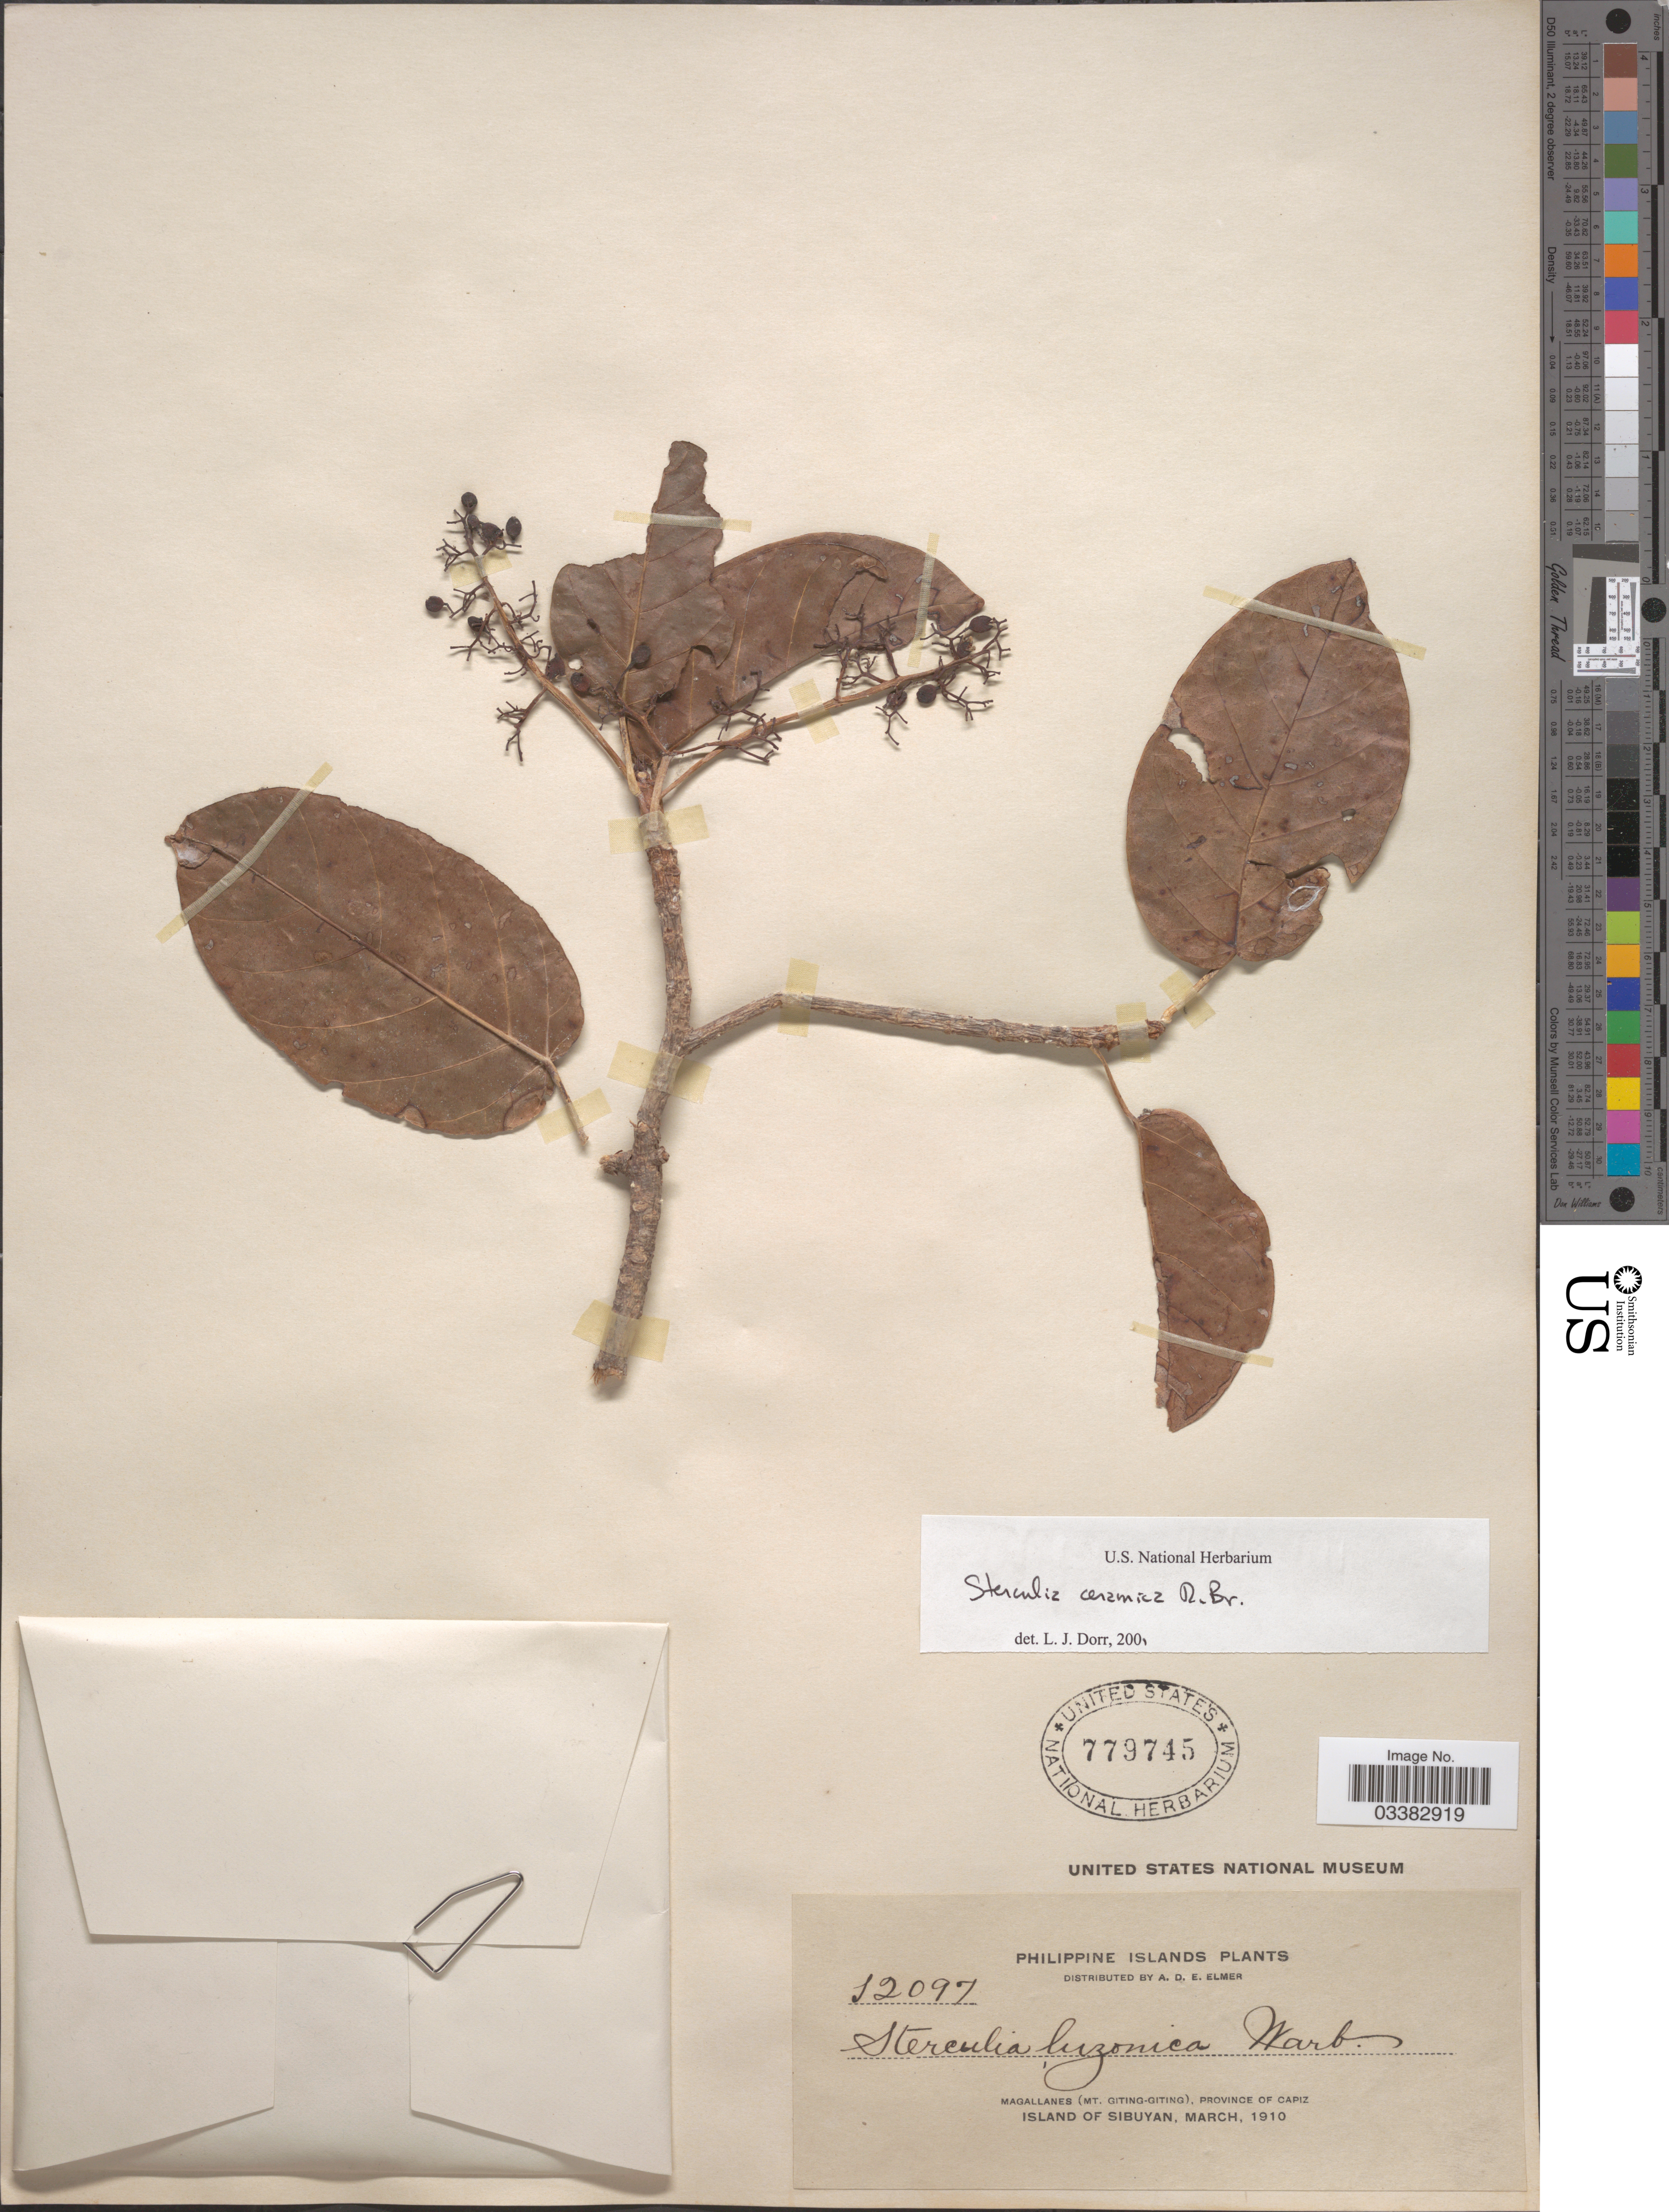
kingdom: Plantae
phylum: Tracheophyta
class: Magnoliopsida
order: Malvales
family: Malvaceae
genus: Sterculia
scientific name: Sterculia ceramica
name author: R. Br.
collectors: A. D. E. Elmer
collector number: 12097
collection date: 1910-03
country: Philippines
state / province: Western Visayas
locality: Magallanes (Mt. Giting-Giting), Province of Capiz. Island of Sibuyan.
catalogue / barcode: US 779745